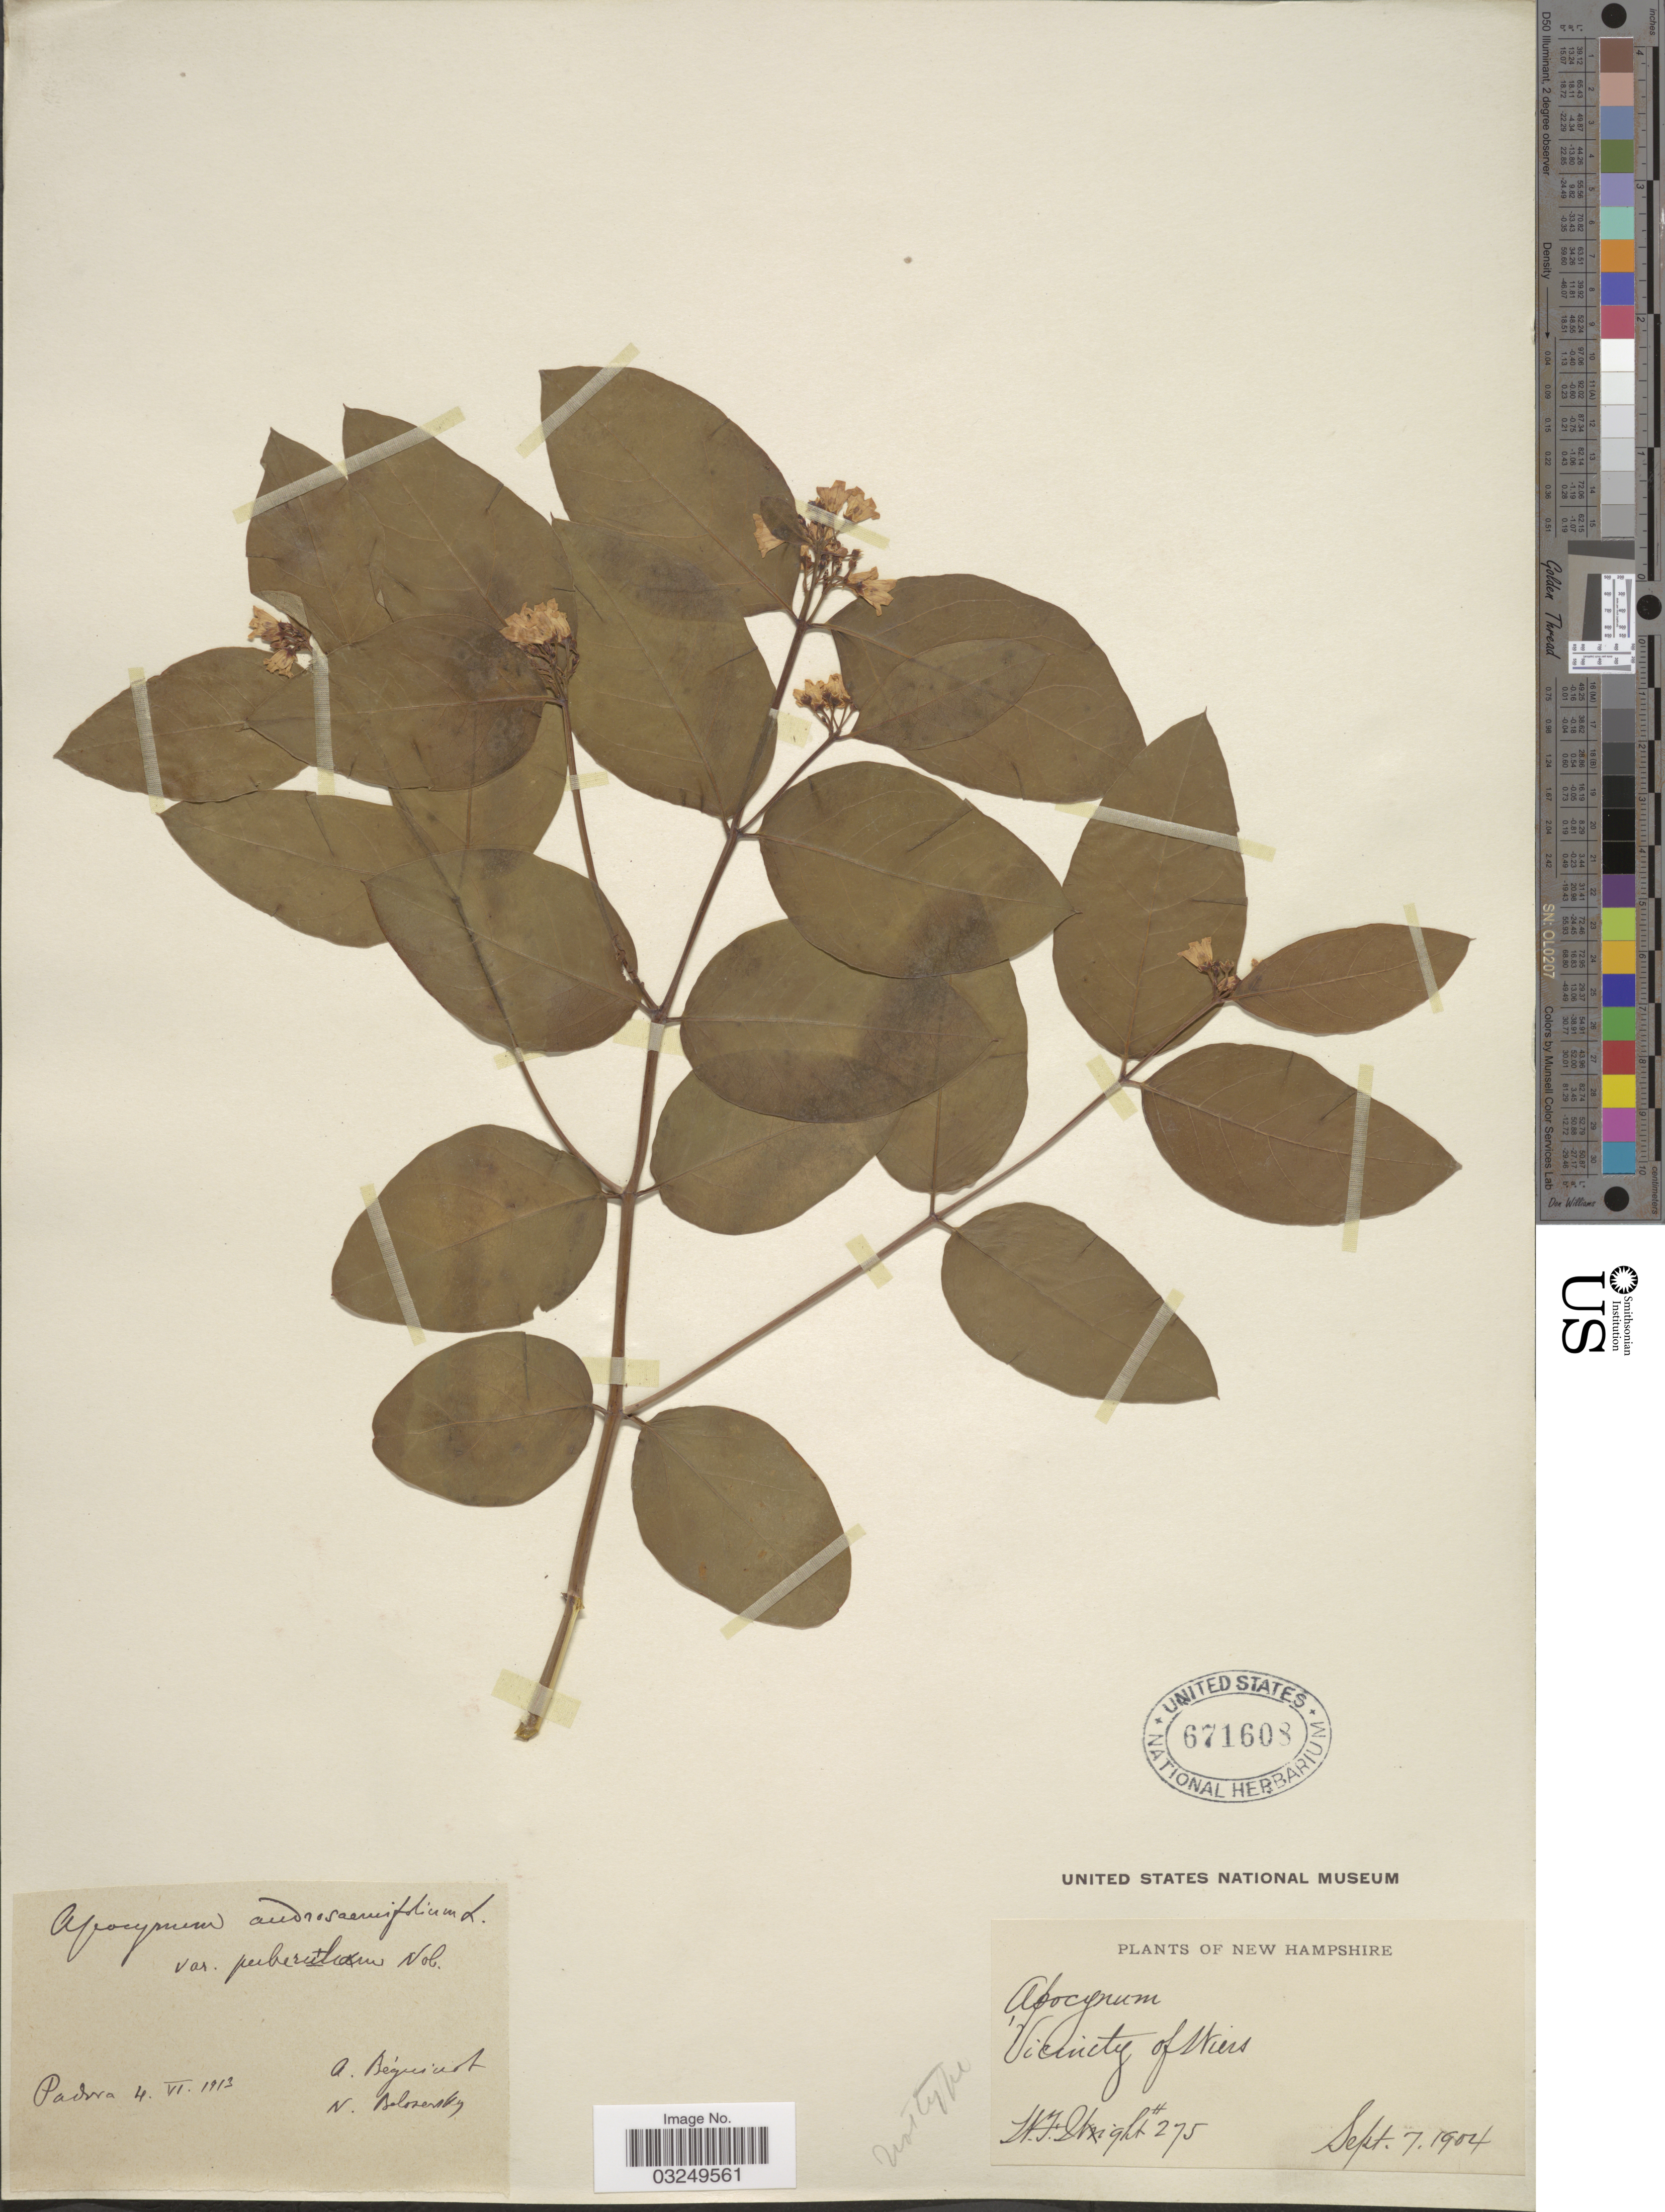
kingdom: Plantae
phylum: Tracheophyta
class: Magnoliopsida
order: Gentianales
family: Apocynaceae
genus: Apocynum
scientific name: Apocynum androsaemifolium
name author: L.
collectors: W. F. Wright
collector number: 275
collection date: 1904-09-07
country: United States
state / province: New Hampshire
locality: Vicinity of Wiers.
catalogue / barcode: US 671608